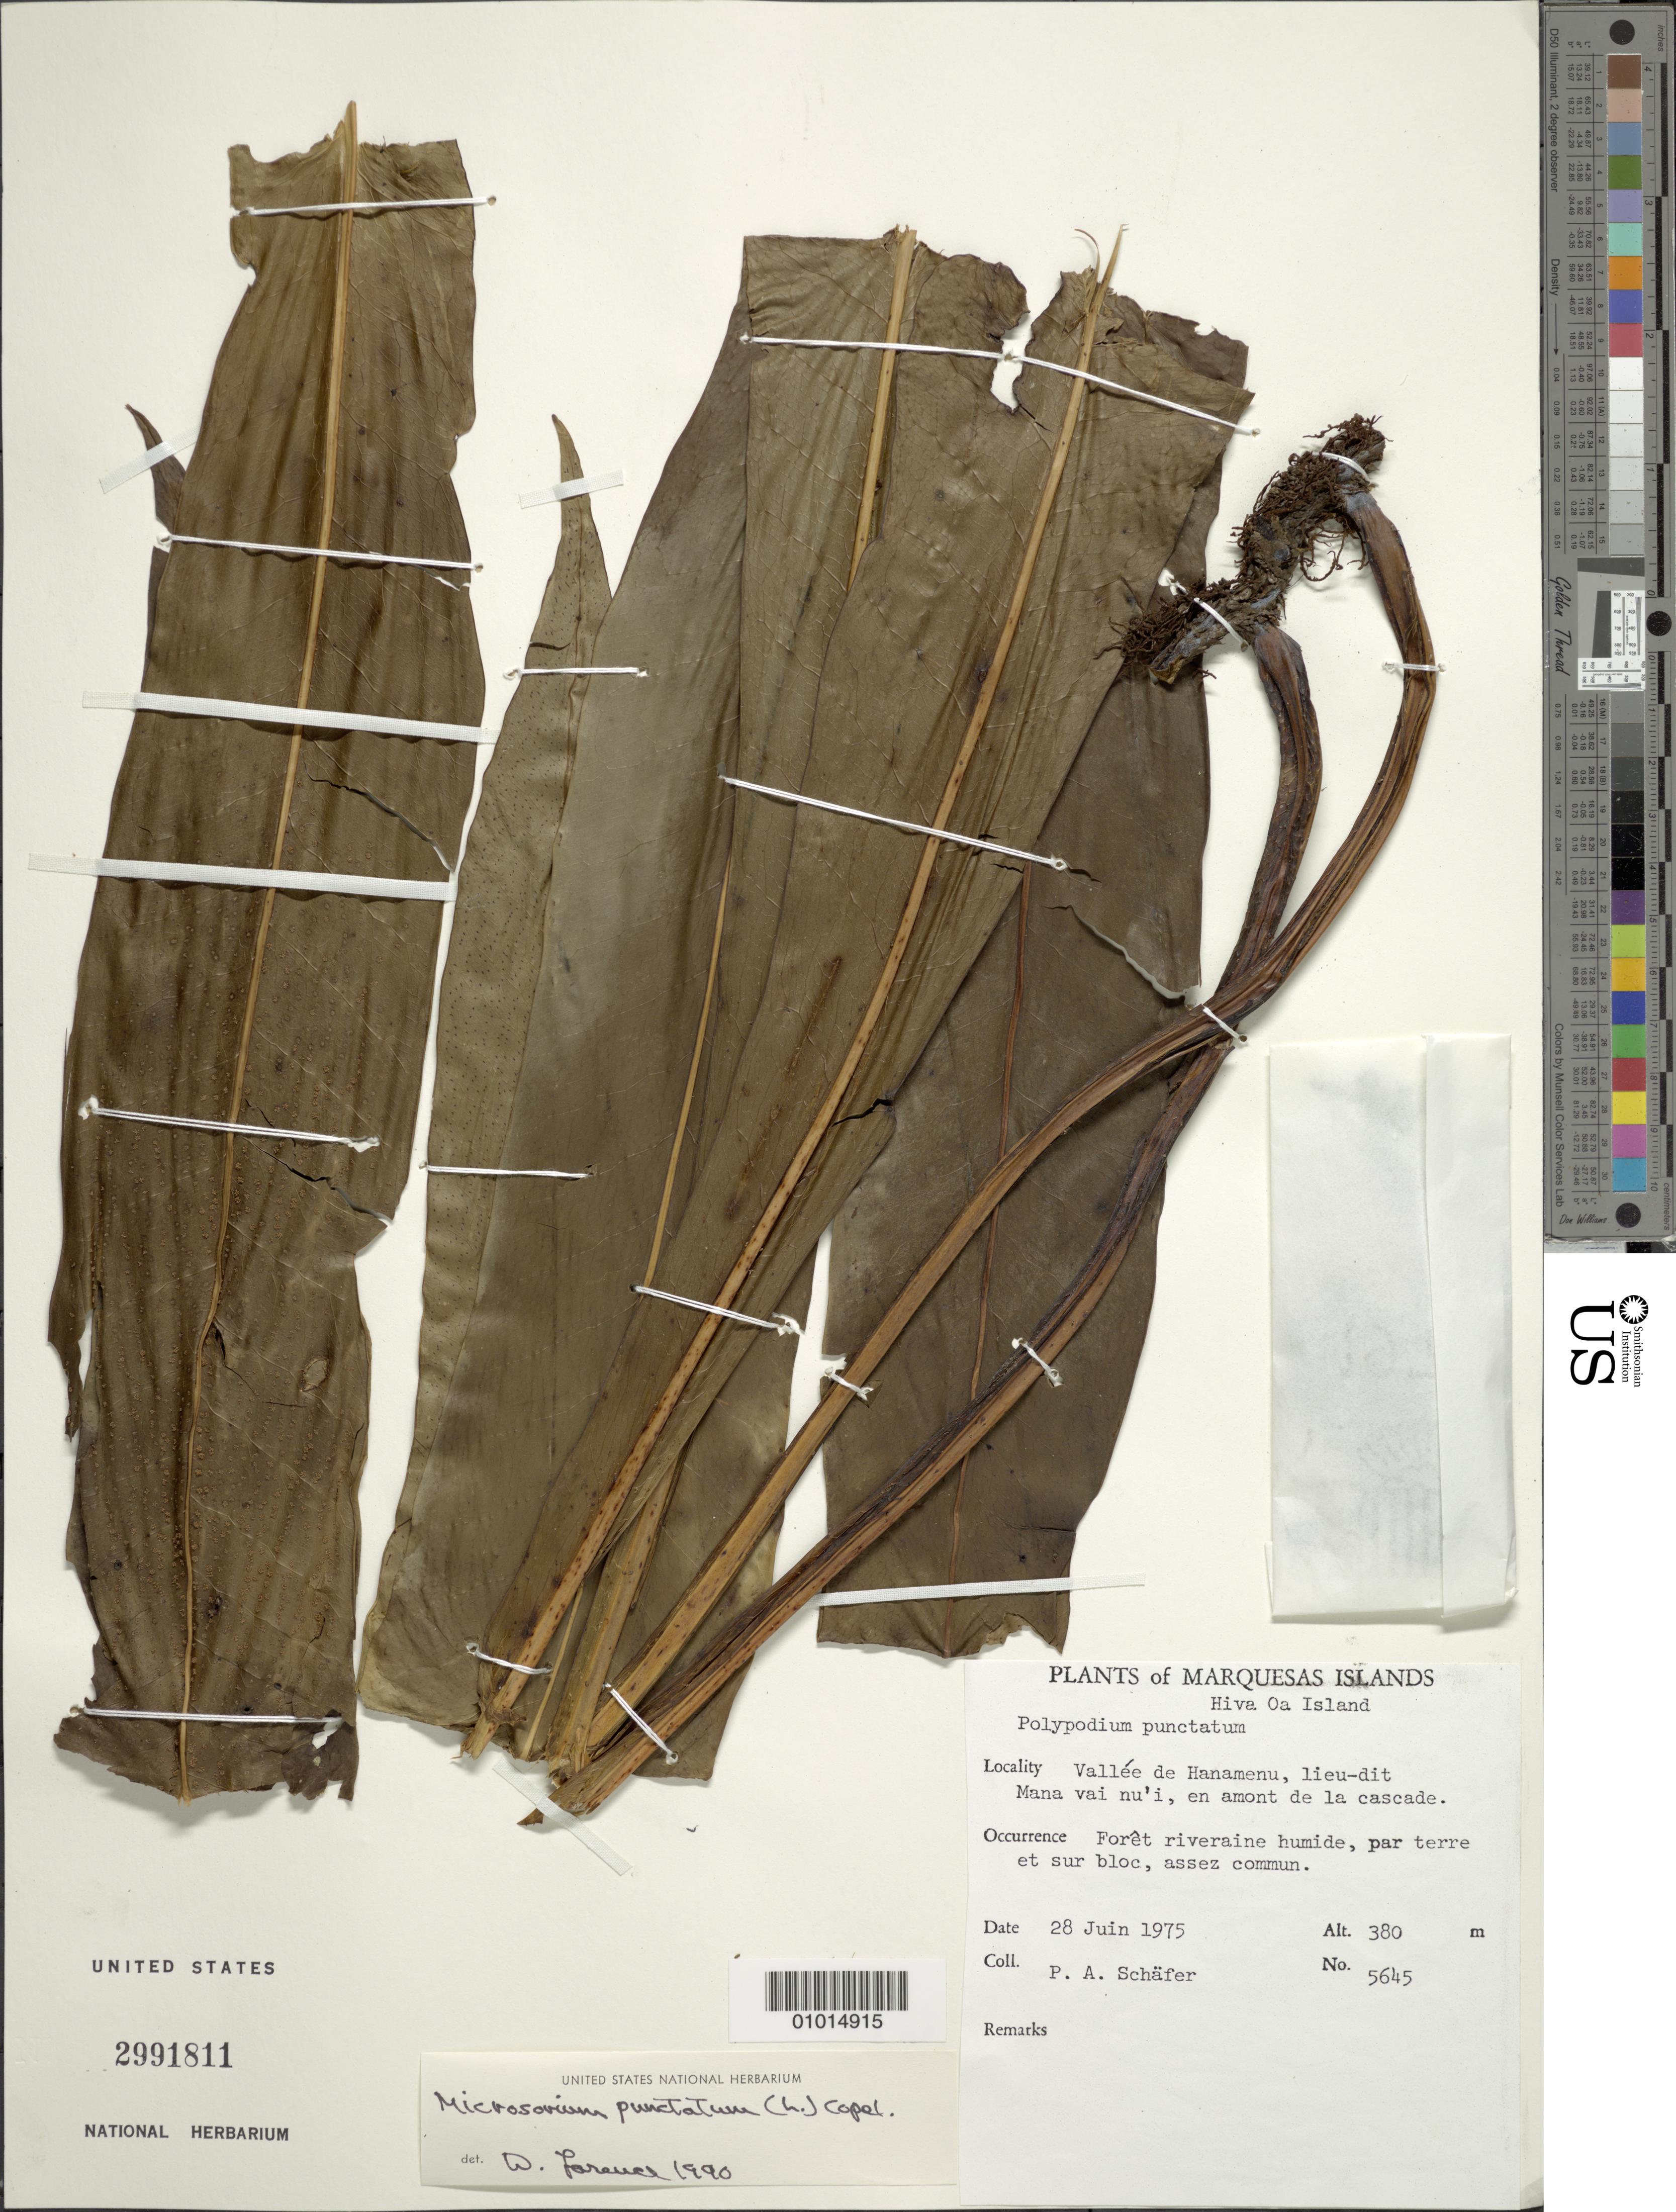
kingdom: Plantae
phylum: Tracheophyta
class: Polypodiopsida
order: Polypodiales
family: Polypodiaceae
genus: Microsorum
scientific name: Microsorum punctatum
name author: (L.) Copel.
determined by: Lorence, David H., (PTBG), National Tropical Botanical Garden (UNITED STATES)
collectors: P. A. Schäfer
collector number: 5645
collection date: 1975-06-28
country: French Polynesia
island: Hiva Oa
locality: Vallée de Hanamenu, lieu-dit Mana vai nu'i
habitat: Forêt riveraine humide, par terre et sur bloc; assez commun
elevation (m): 380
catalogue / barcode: US 2991811